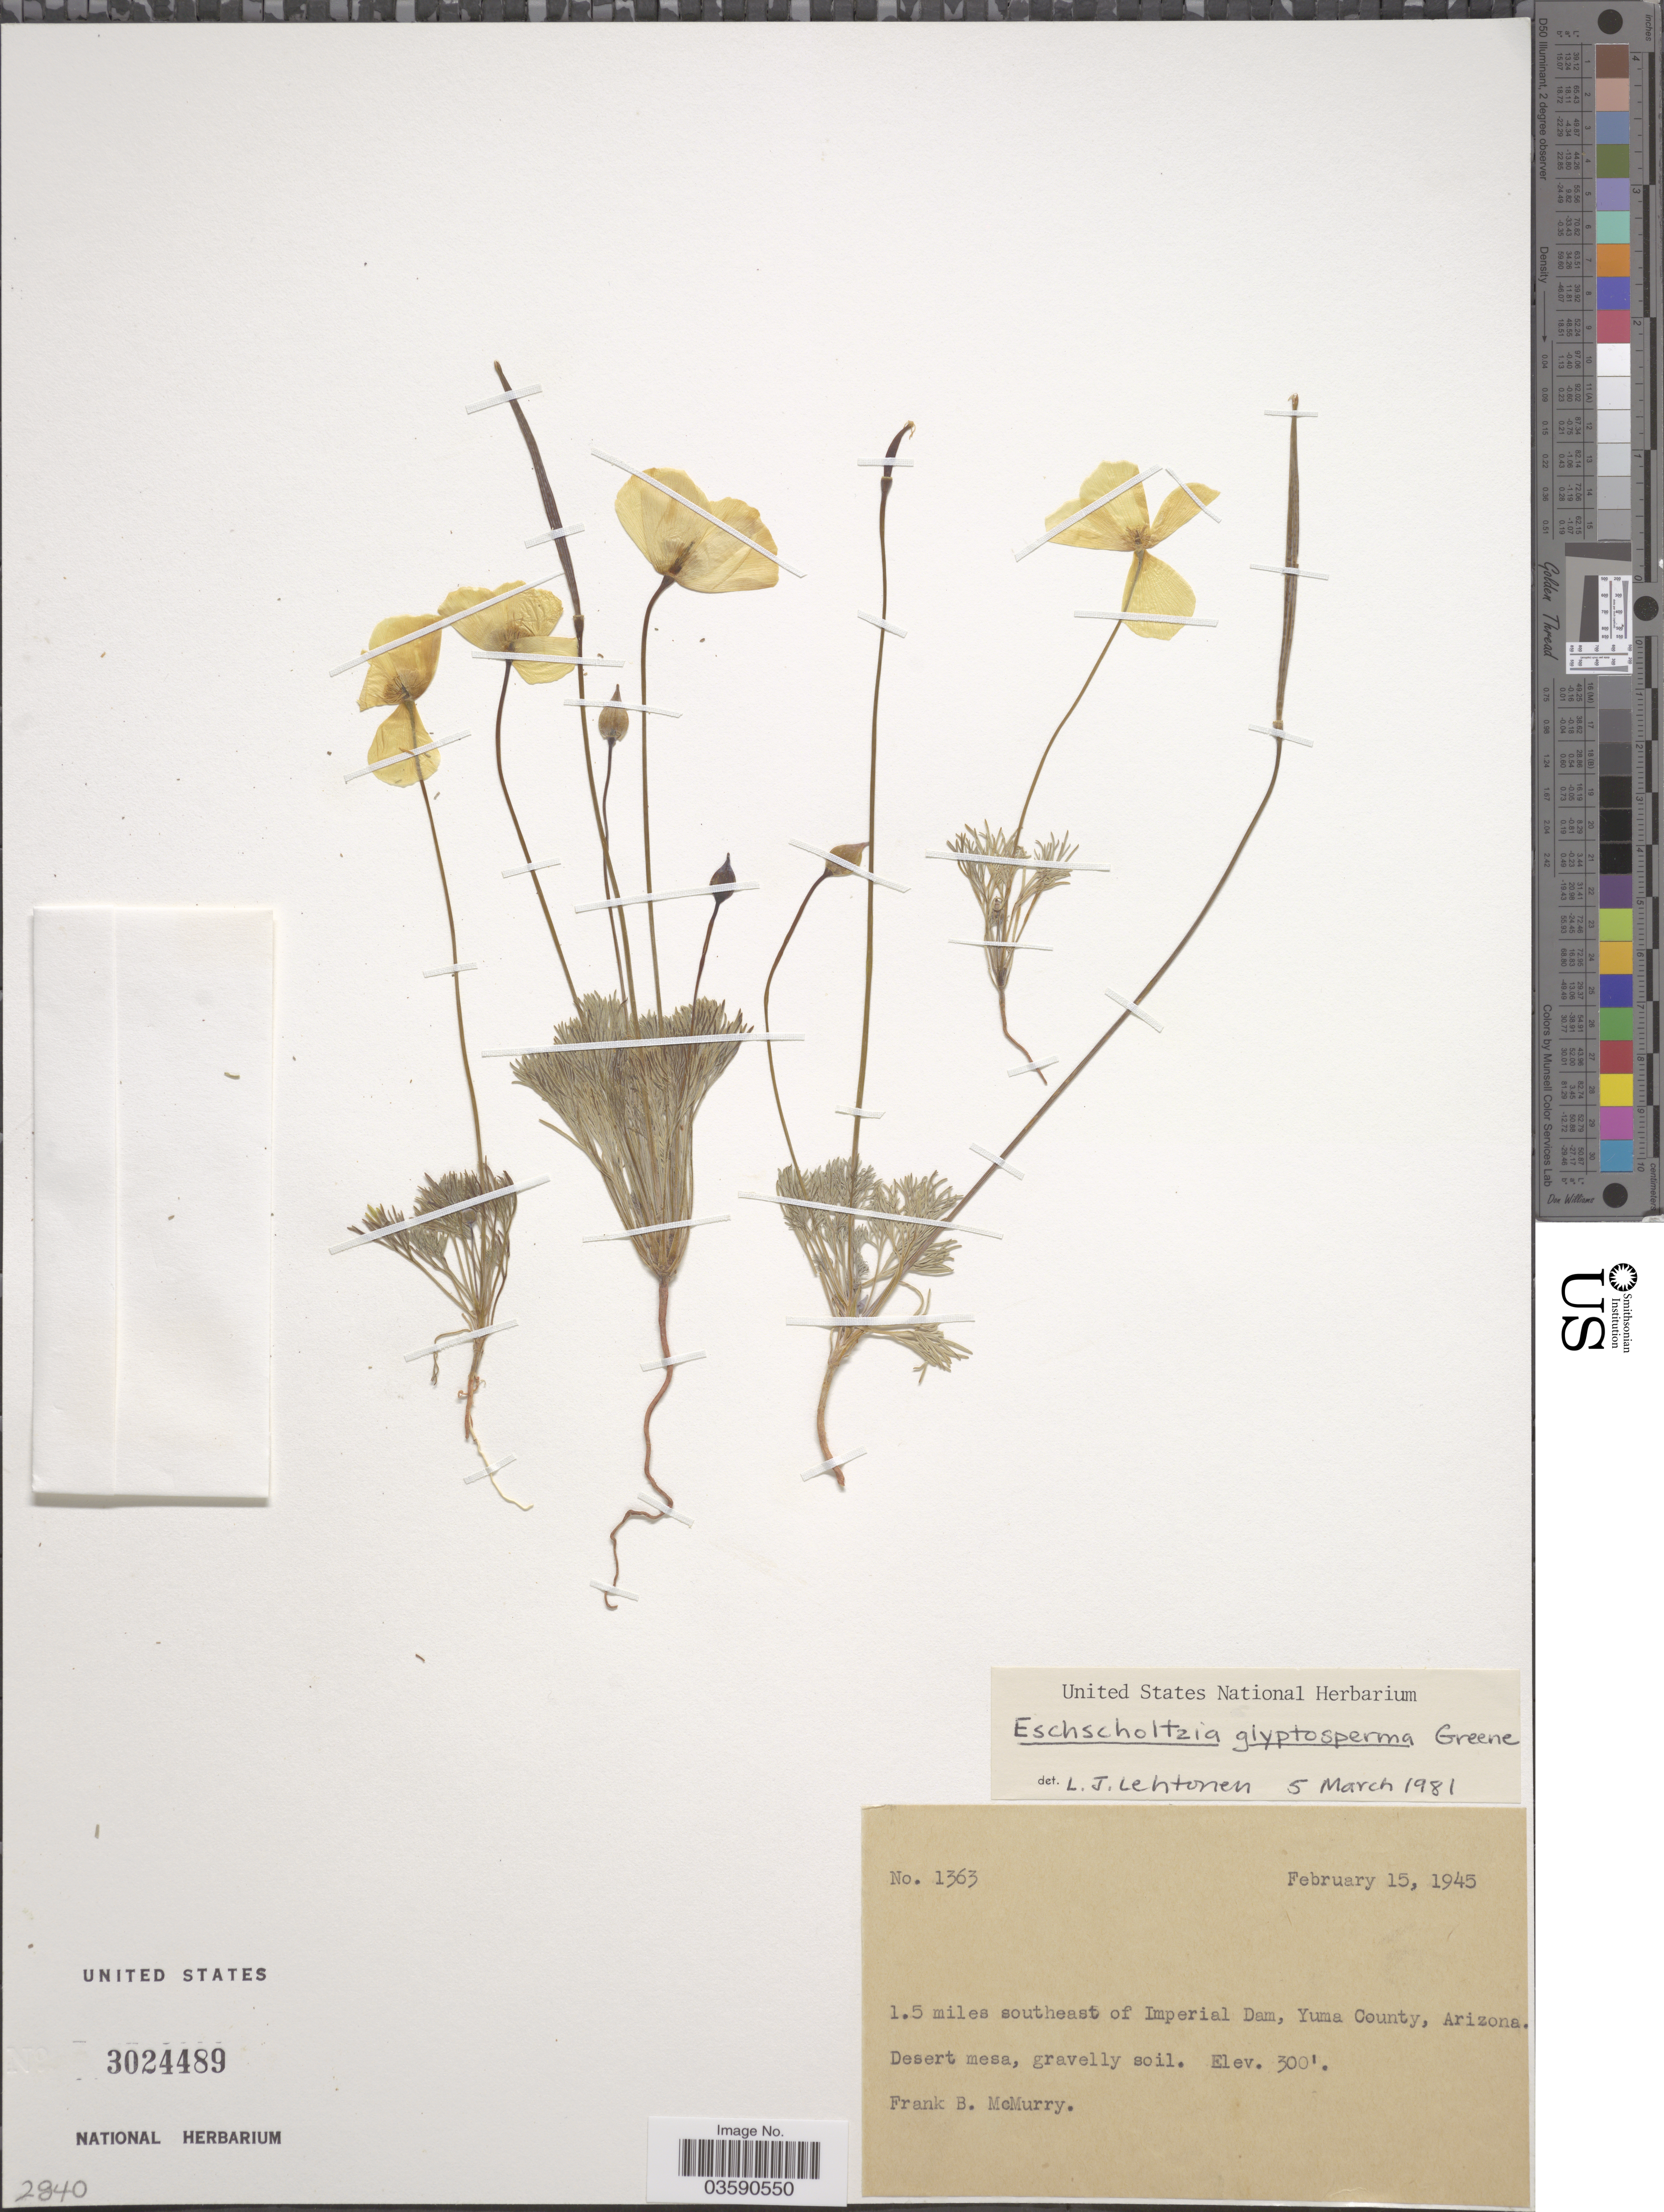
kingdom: Plantae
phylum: Tracheophyta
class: Magnoliopsida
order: Ranunculales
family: Papaveraceae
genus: Eschscholzia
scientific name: Eschscholzia glyptosperma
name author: Greene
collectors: F. B. McMurry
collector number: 1363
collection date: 1945-02-15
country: United States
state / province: Arizona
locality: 1.5 miles southeast of Imperial Dam, Yuma County.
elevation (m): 91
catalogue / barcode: US 3024489